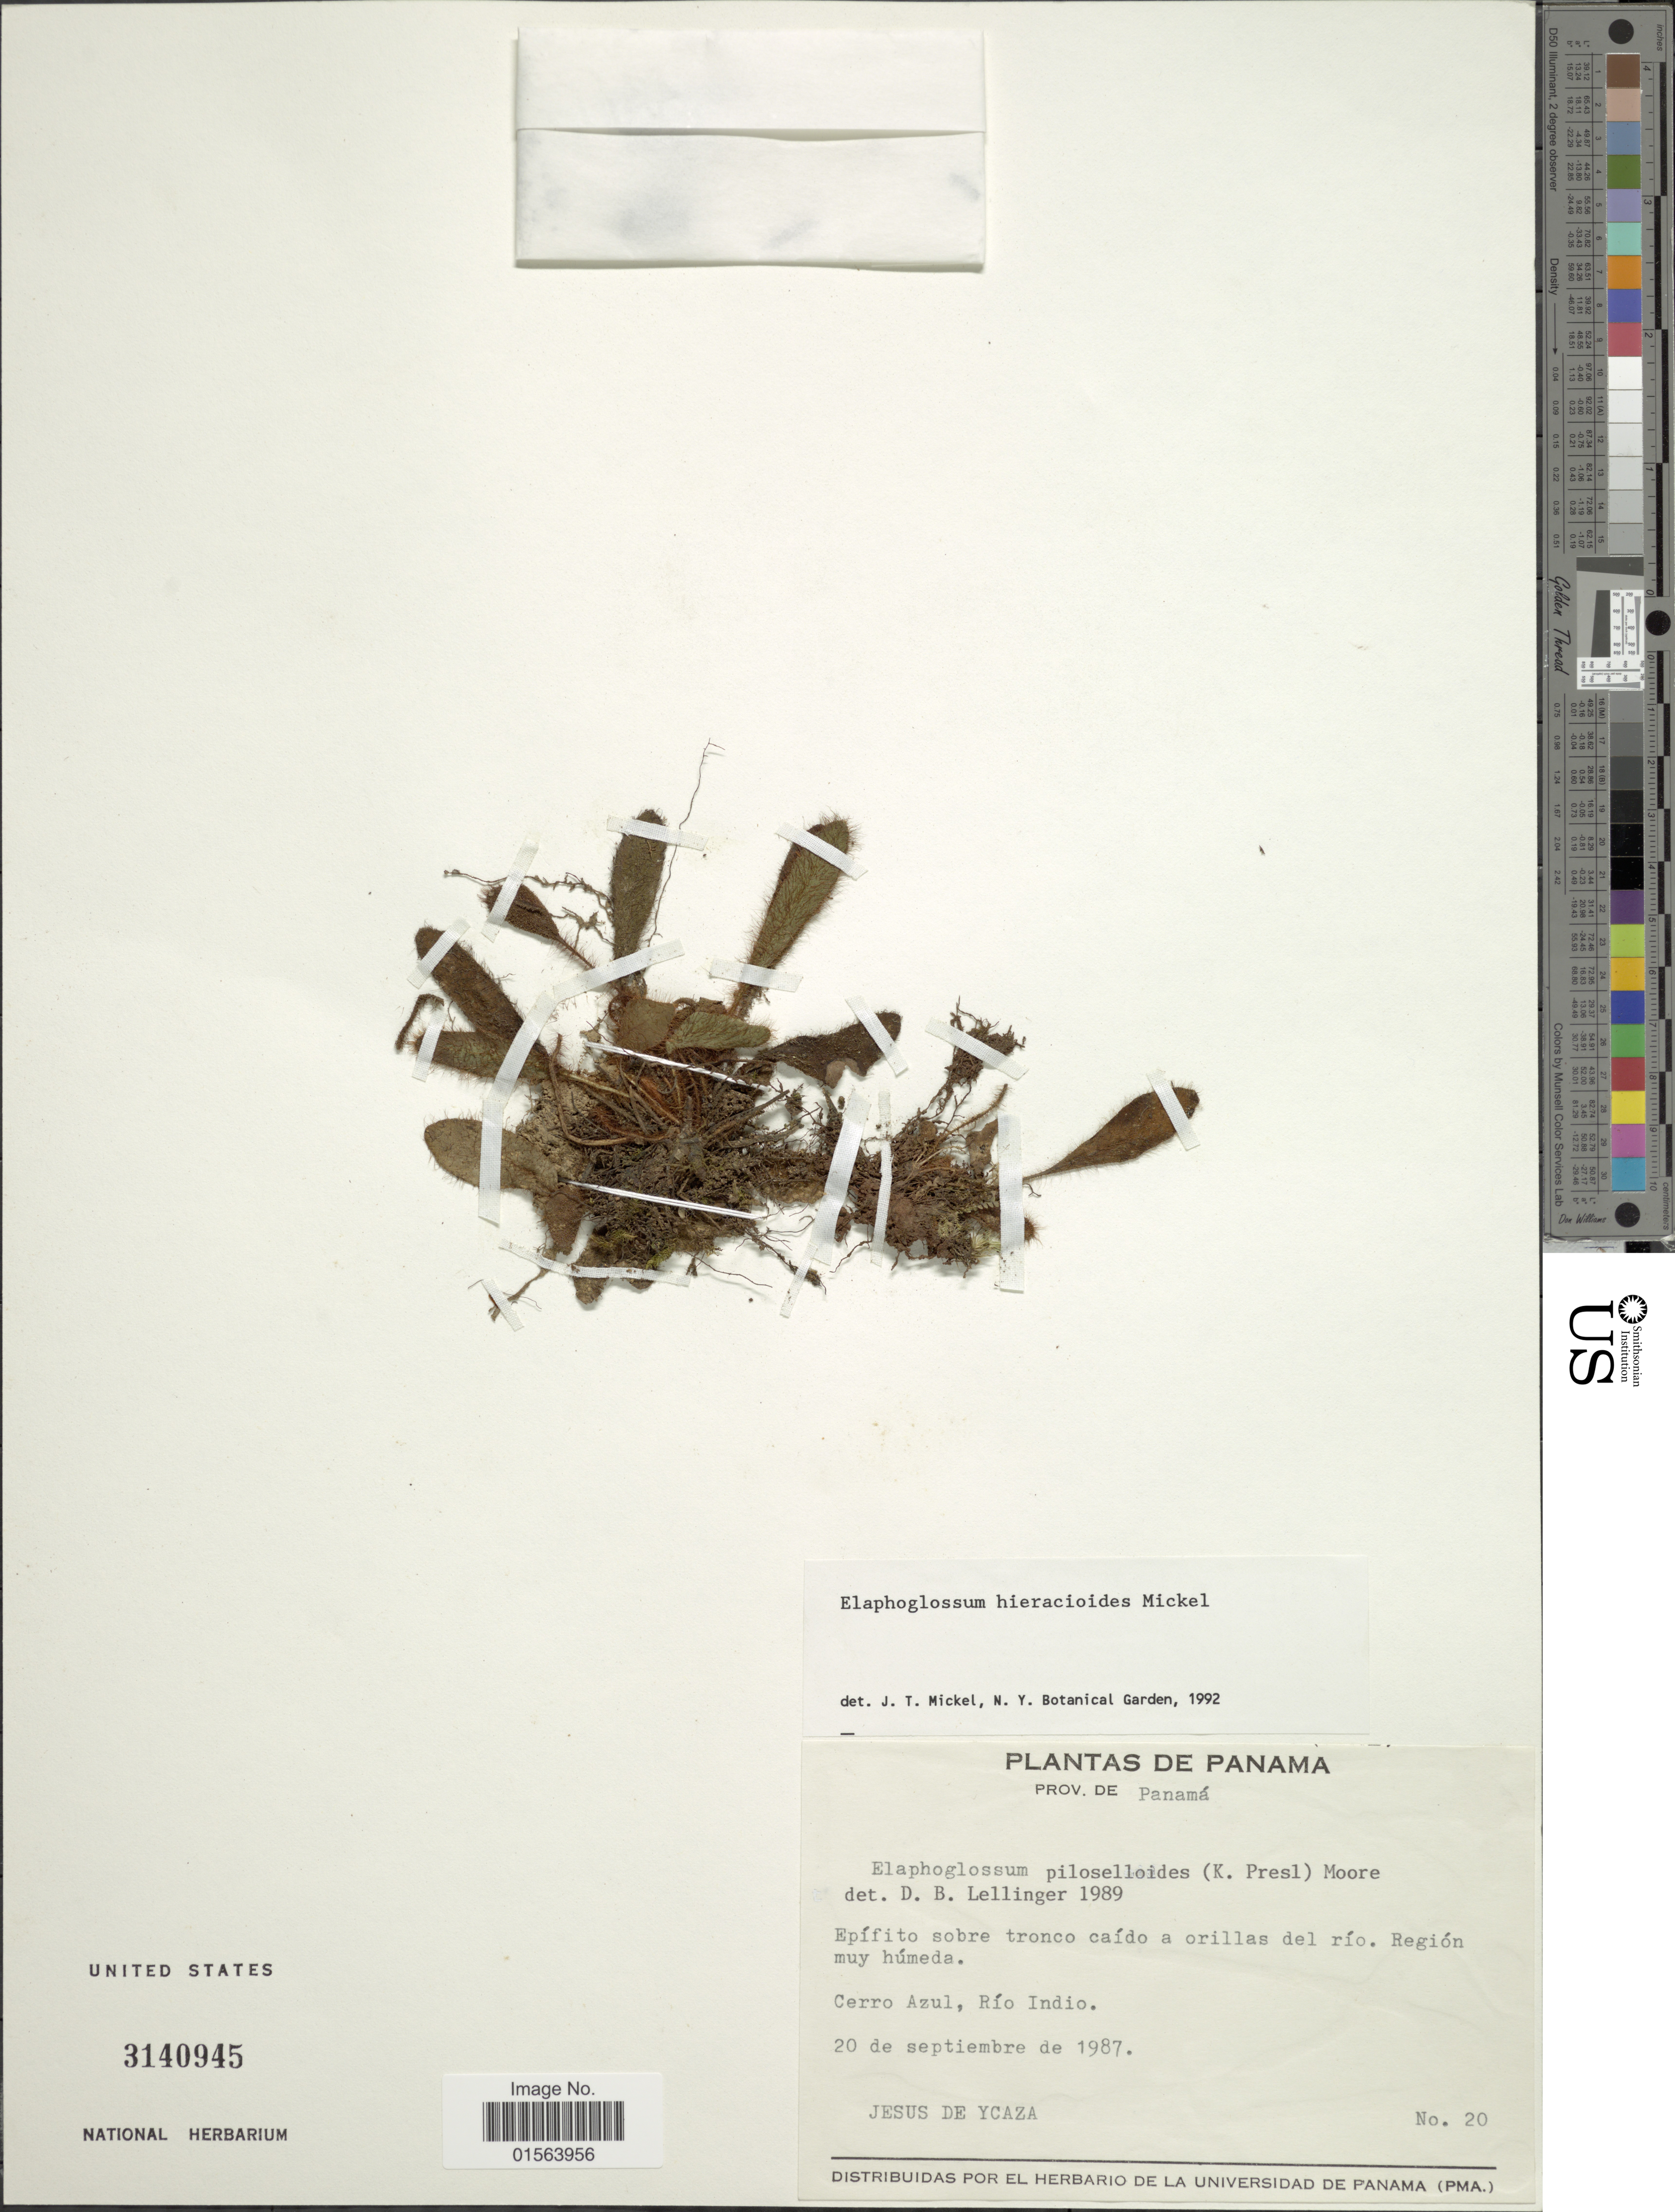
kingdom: Plantae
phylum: Tracheophyta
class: Polypodiopsida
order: Polypodiales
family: Dryopteridaceae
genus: Elaphoglossum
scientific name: Elaphoglossum hieracioides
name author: Mickel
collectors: J. De Ycaza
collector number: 20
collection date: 1987-09-20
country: Panama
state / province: Panamá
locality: Prov. de Panama, Cerro Azul, Rio Indio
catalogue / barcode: US 3140945